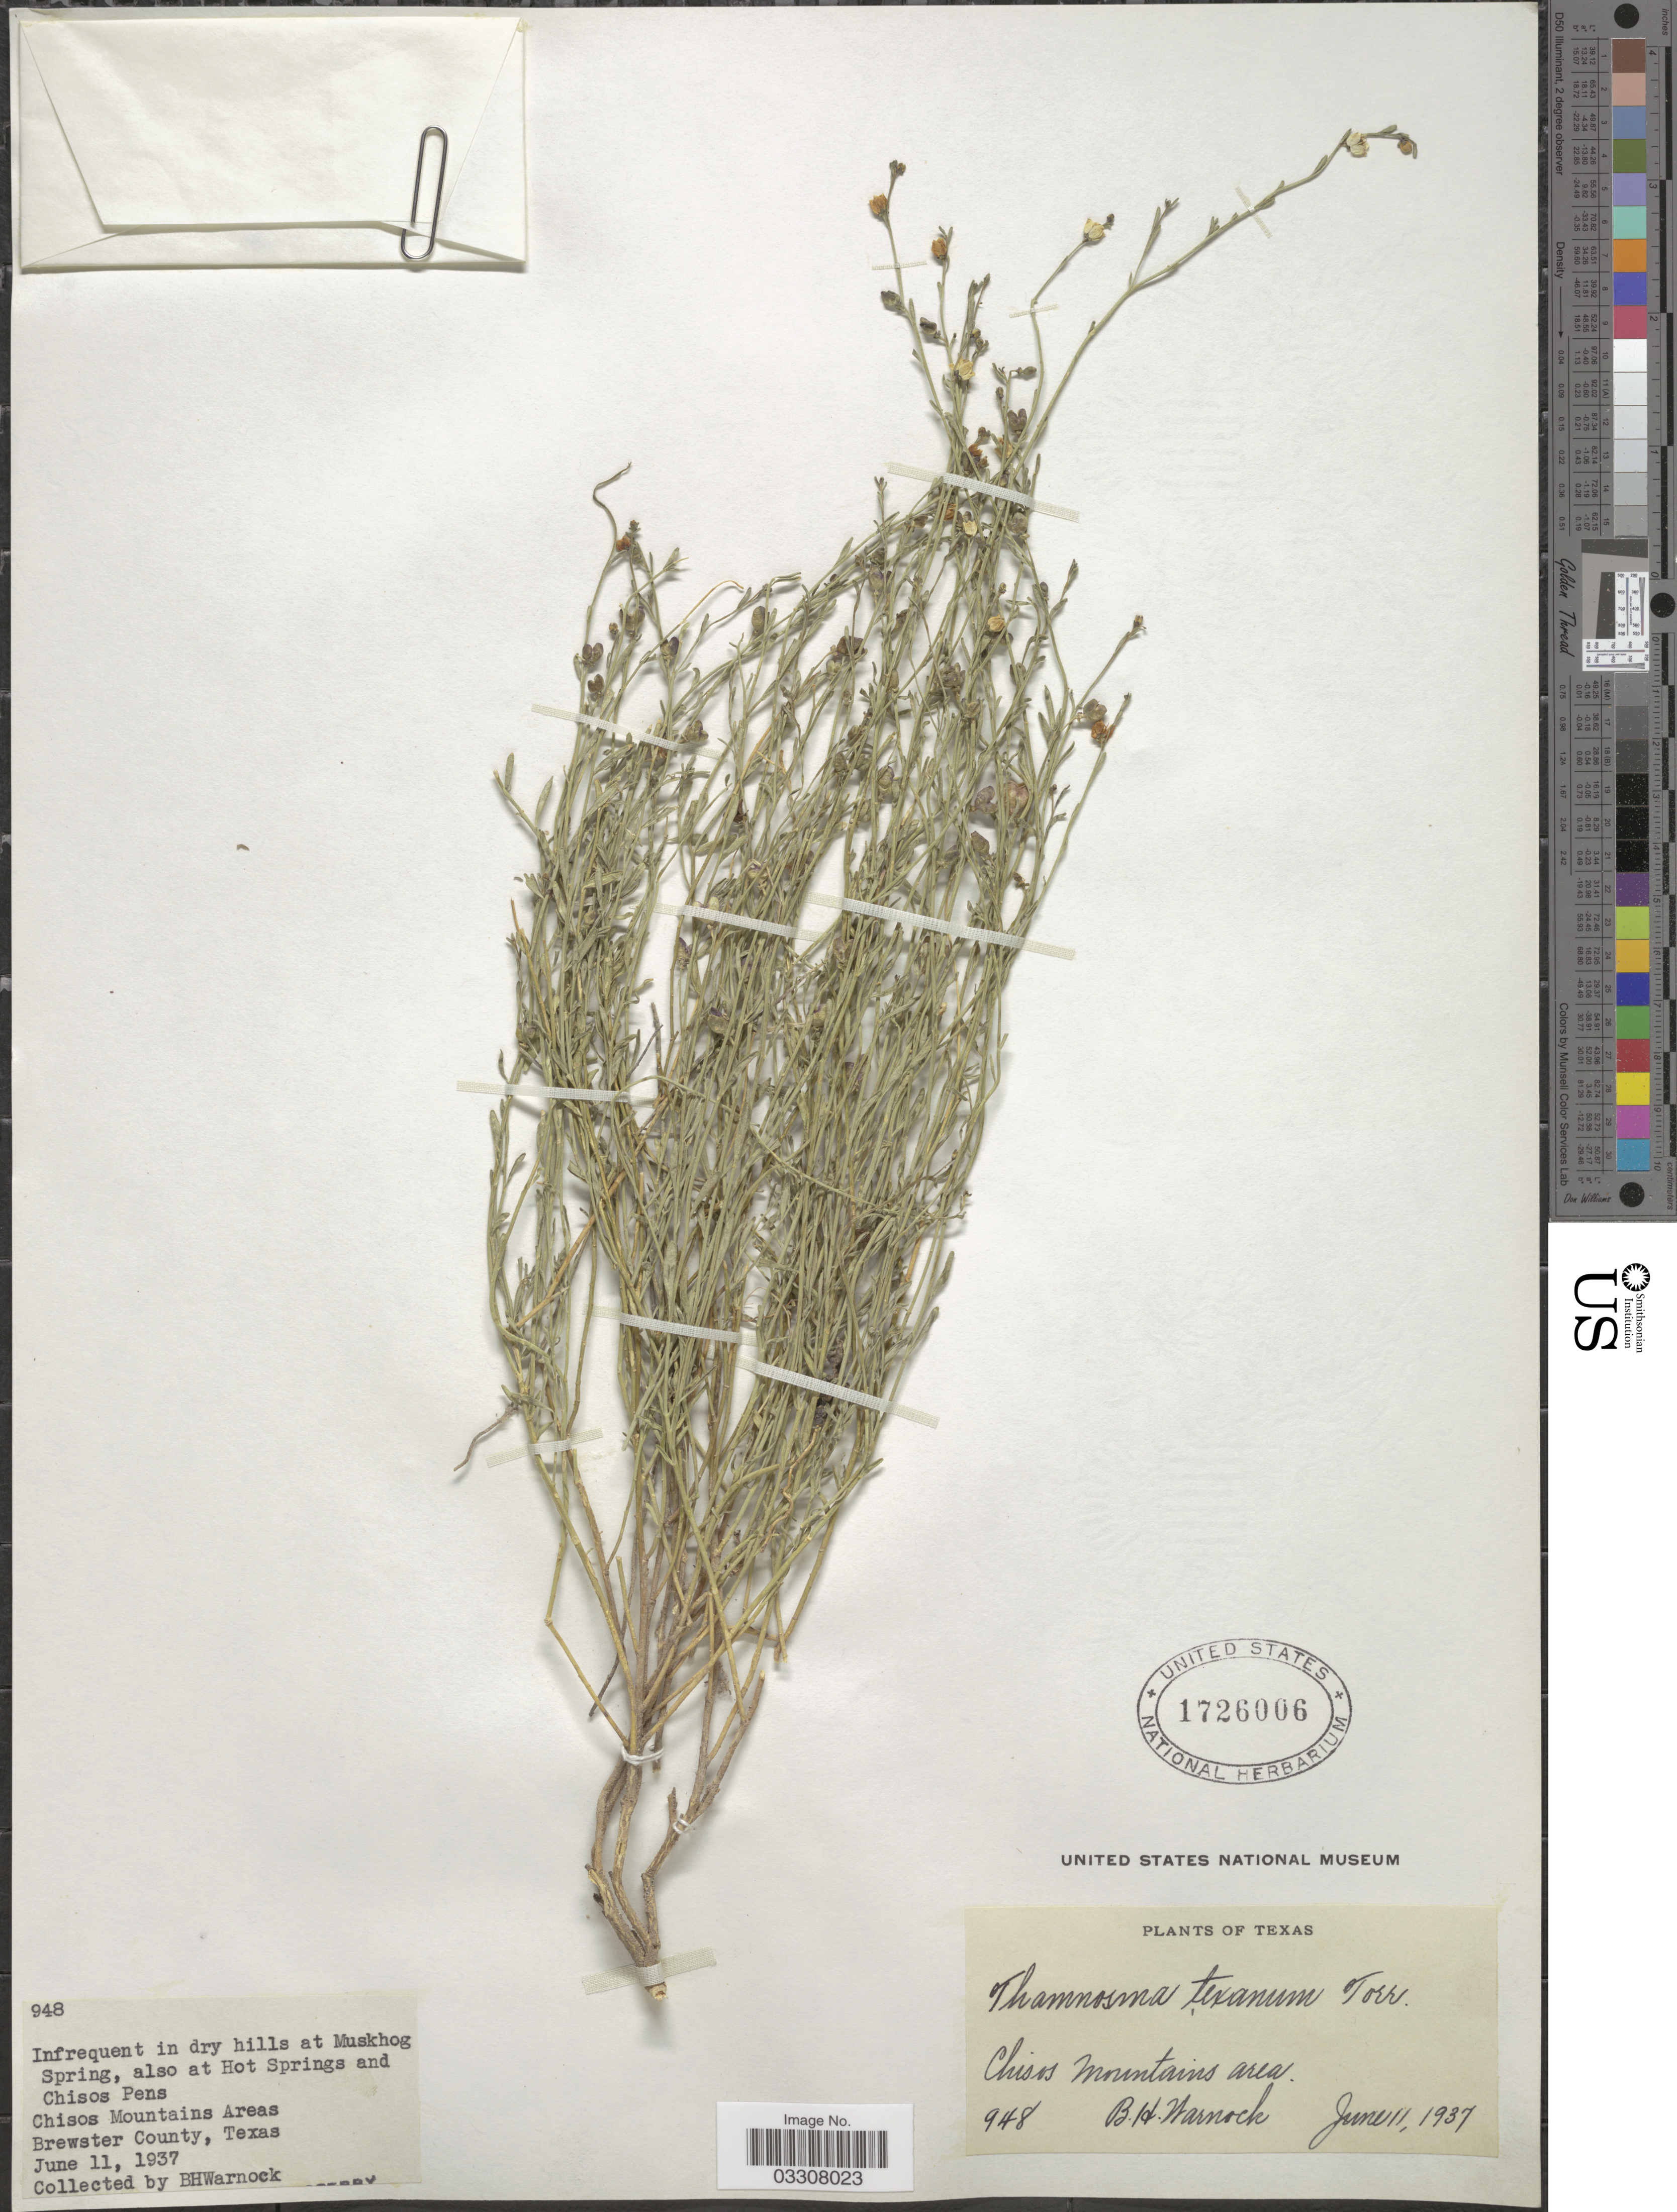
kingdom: Plantae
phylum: Tracheophyta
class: Magnoliopsida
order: Sapindales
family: Rutaceae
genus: Thamnosma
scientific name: Thamnosma texana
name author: (A. Gray) Torr.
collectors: B. H. Warnock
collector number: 948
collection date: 1937-06-11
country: United States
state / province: Texas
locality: Muskhog Spring, also at Hot Springs and Chisos Pens. Chisos Mountains Areas. Brewster County.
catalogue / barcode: US 1726006